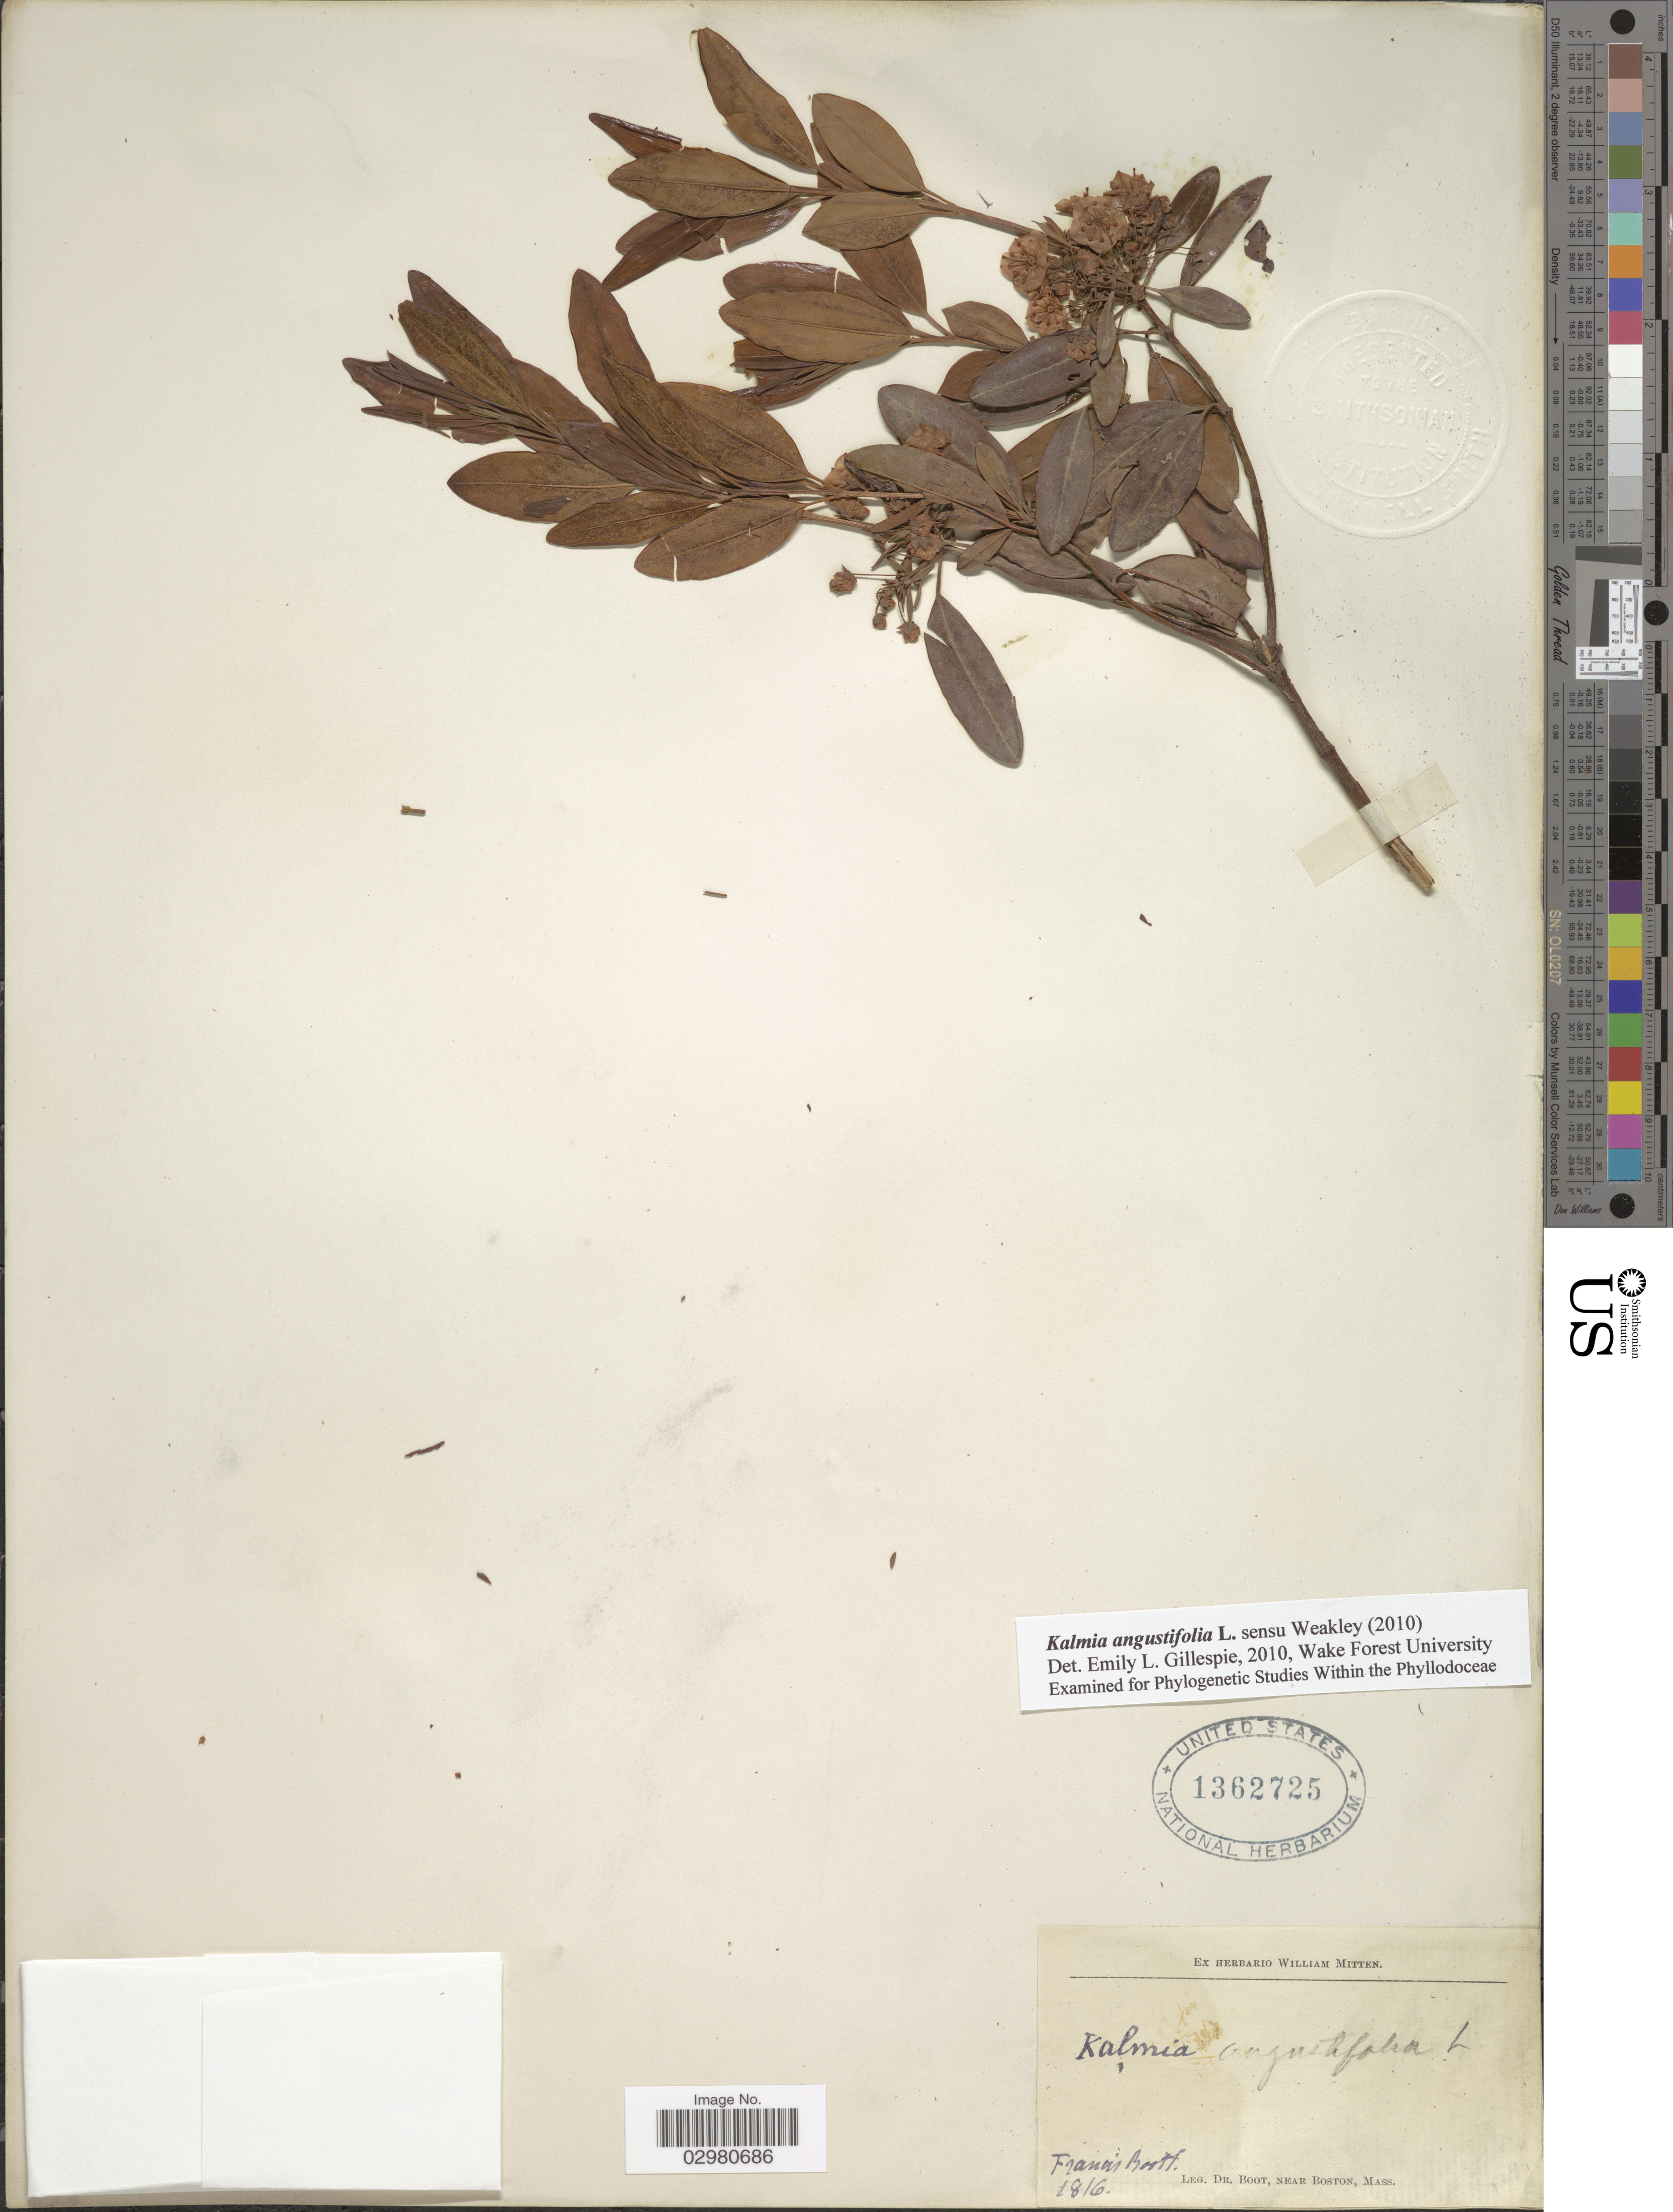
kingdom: Plantae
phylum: Tracheophyta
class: Magnoliopsida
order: Ericales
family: Ericaceae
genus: Kalmia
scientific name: Kalmia angustifolia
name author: L.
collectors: F. M. B. Boott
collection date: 1816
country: United States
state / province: Massachusetts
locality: Near Boston, Mass.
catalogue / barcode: US 1362725